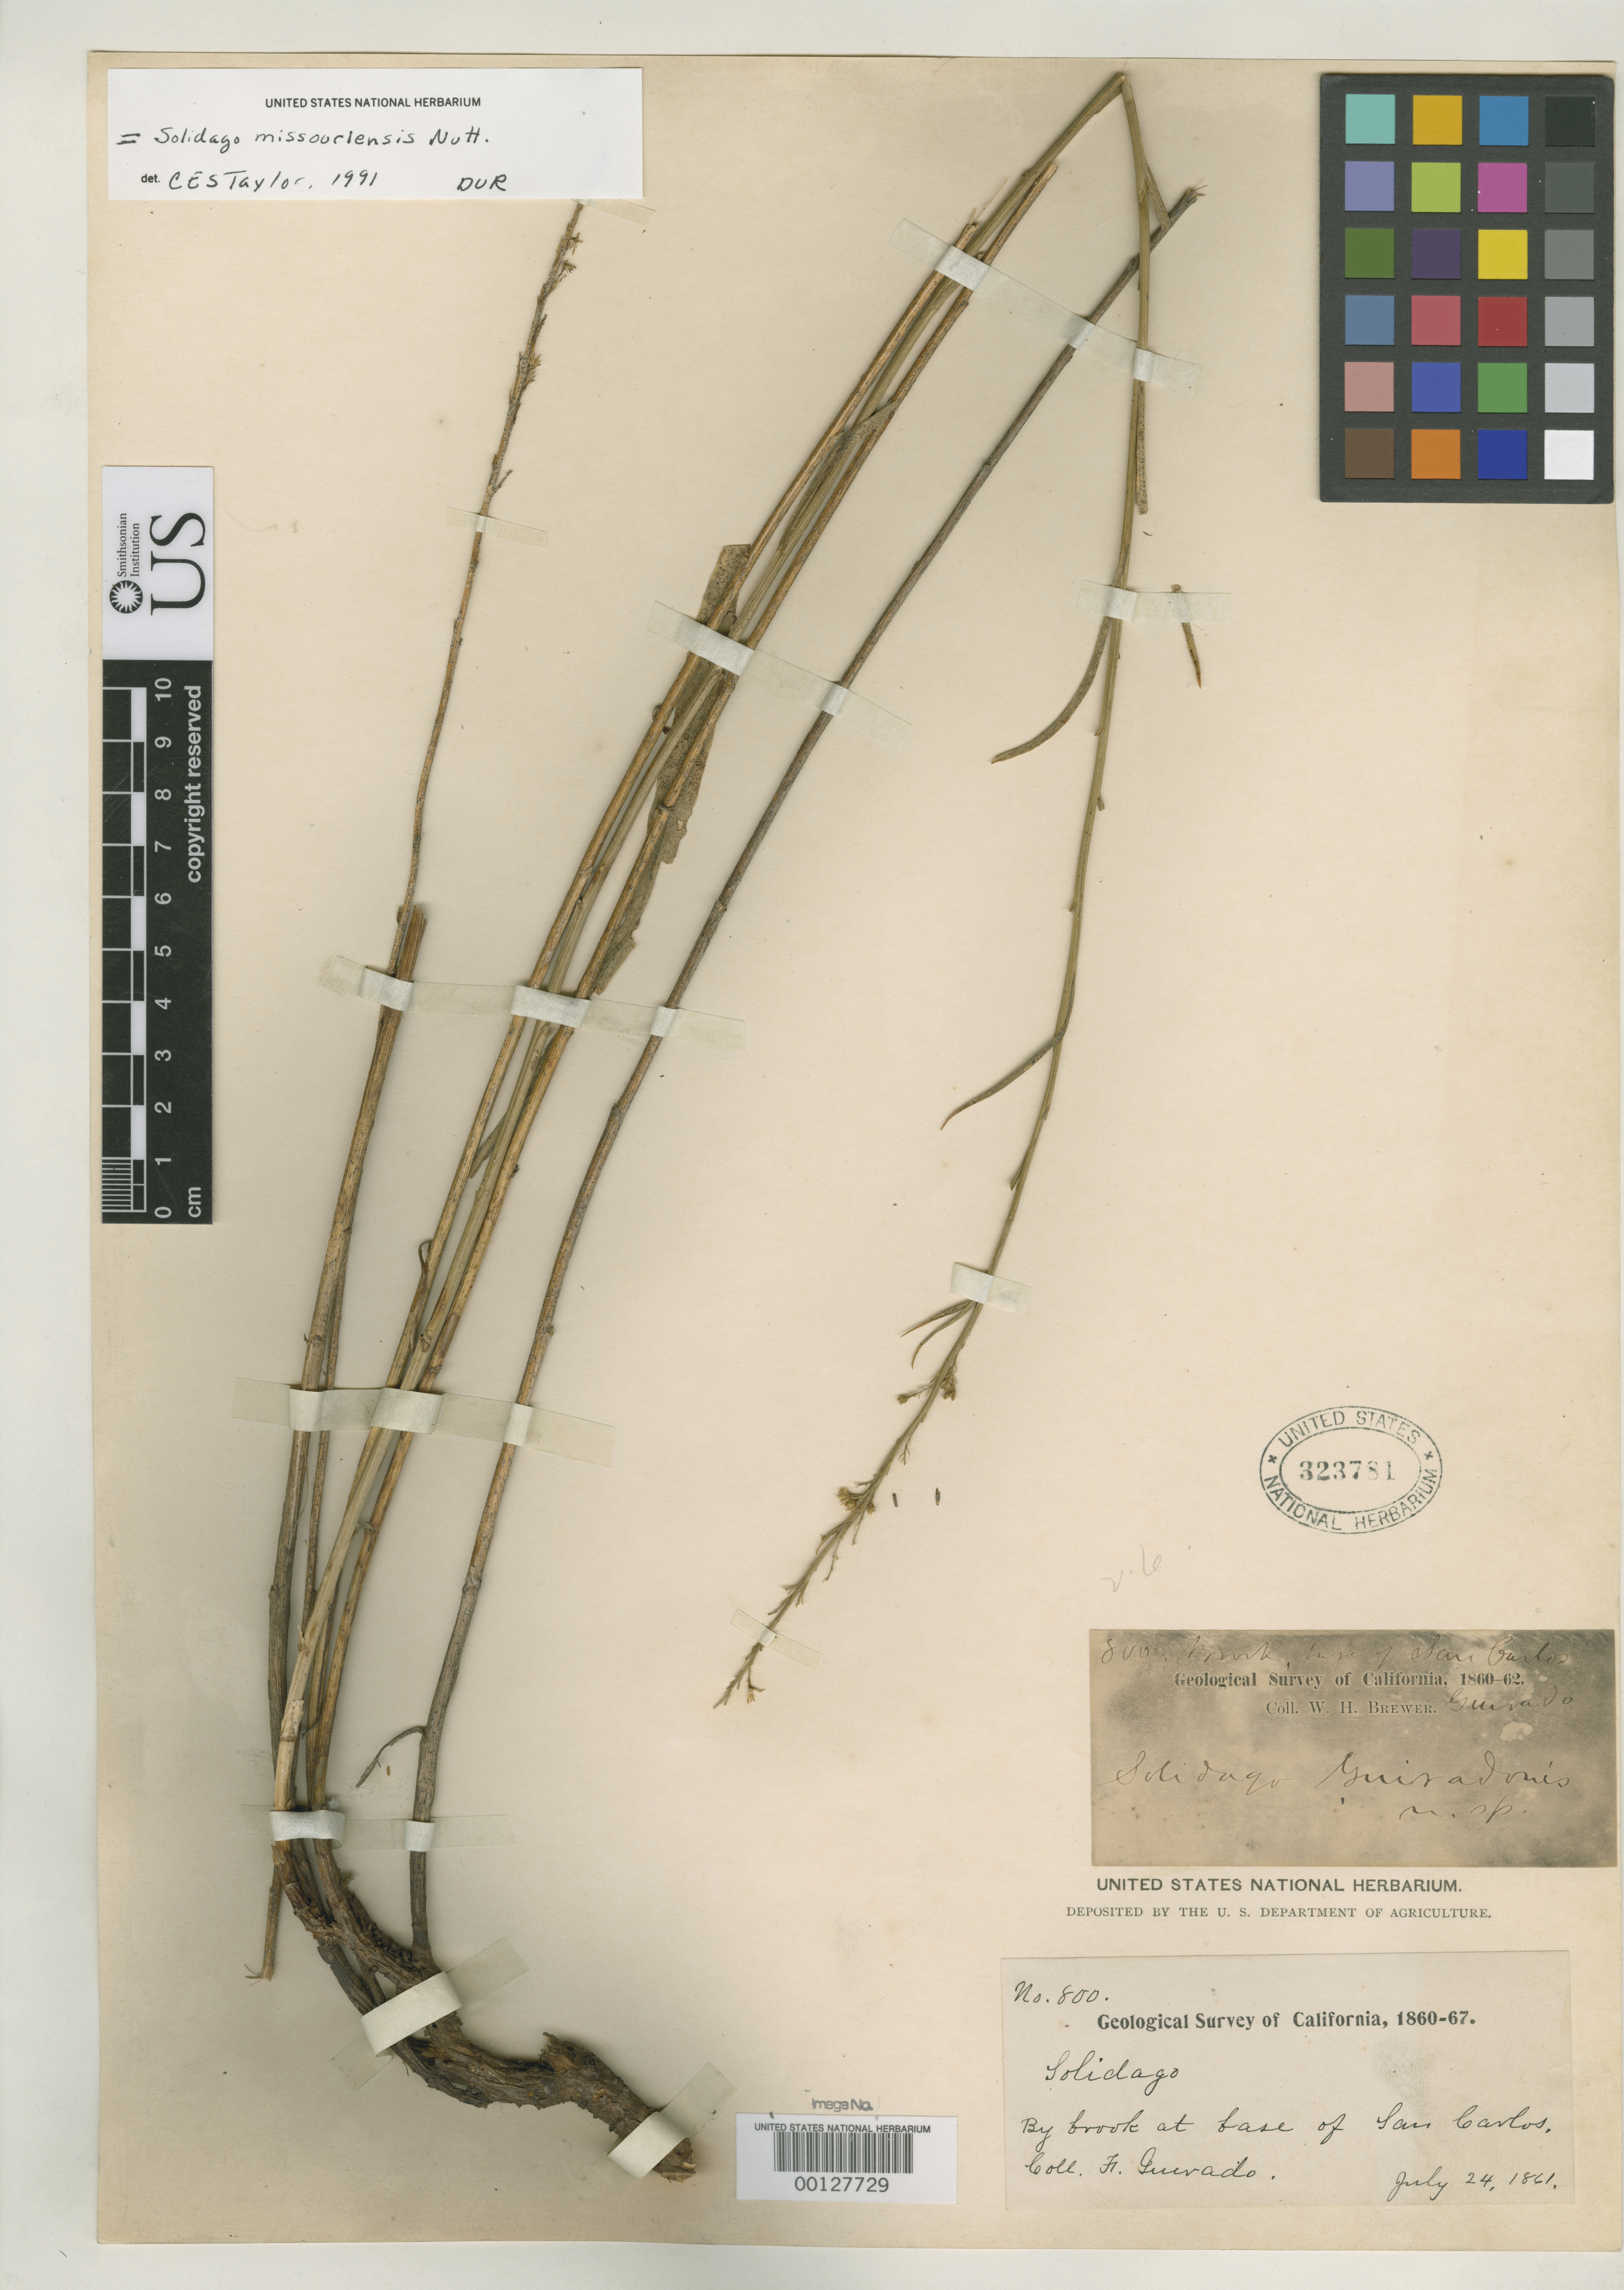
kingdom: Plantae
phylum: Tracheophyta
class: Magnoliopsida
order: Asterales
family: Asteraceae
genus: Solidago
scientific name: Solidago guiradonis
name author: A. Gray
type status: Type Collection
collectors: F. Guirado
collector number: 800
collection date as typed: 24 Jul 1861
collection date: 1861-07-24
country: United States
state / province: California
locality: San Carlos.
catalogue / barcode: US 323781